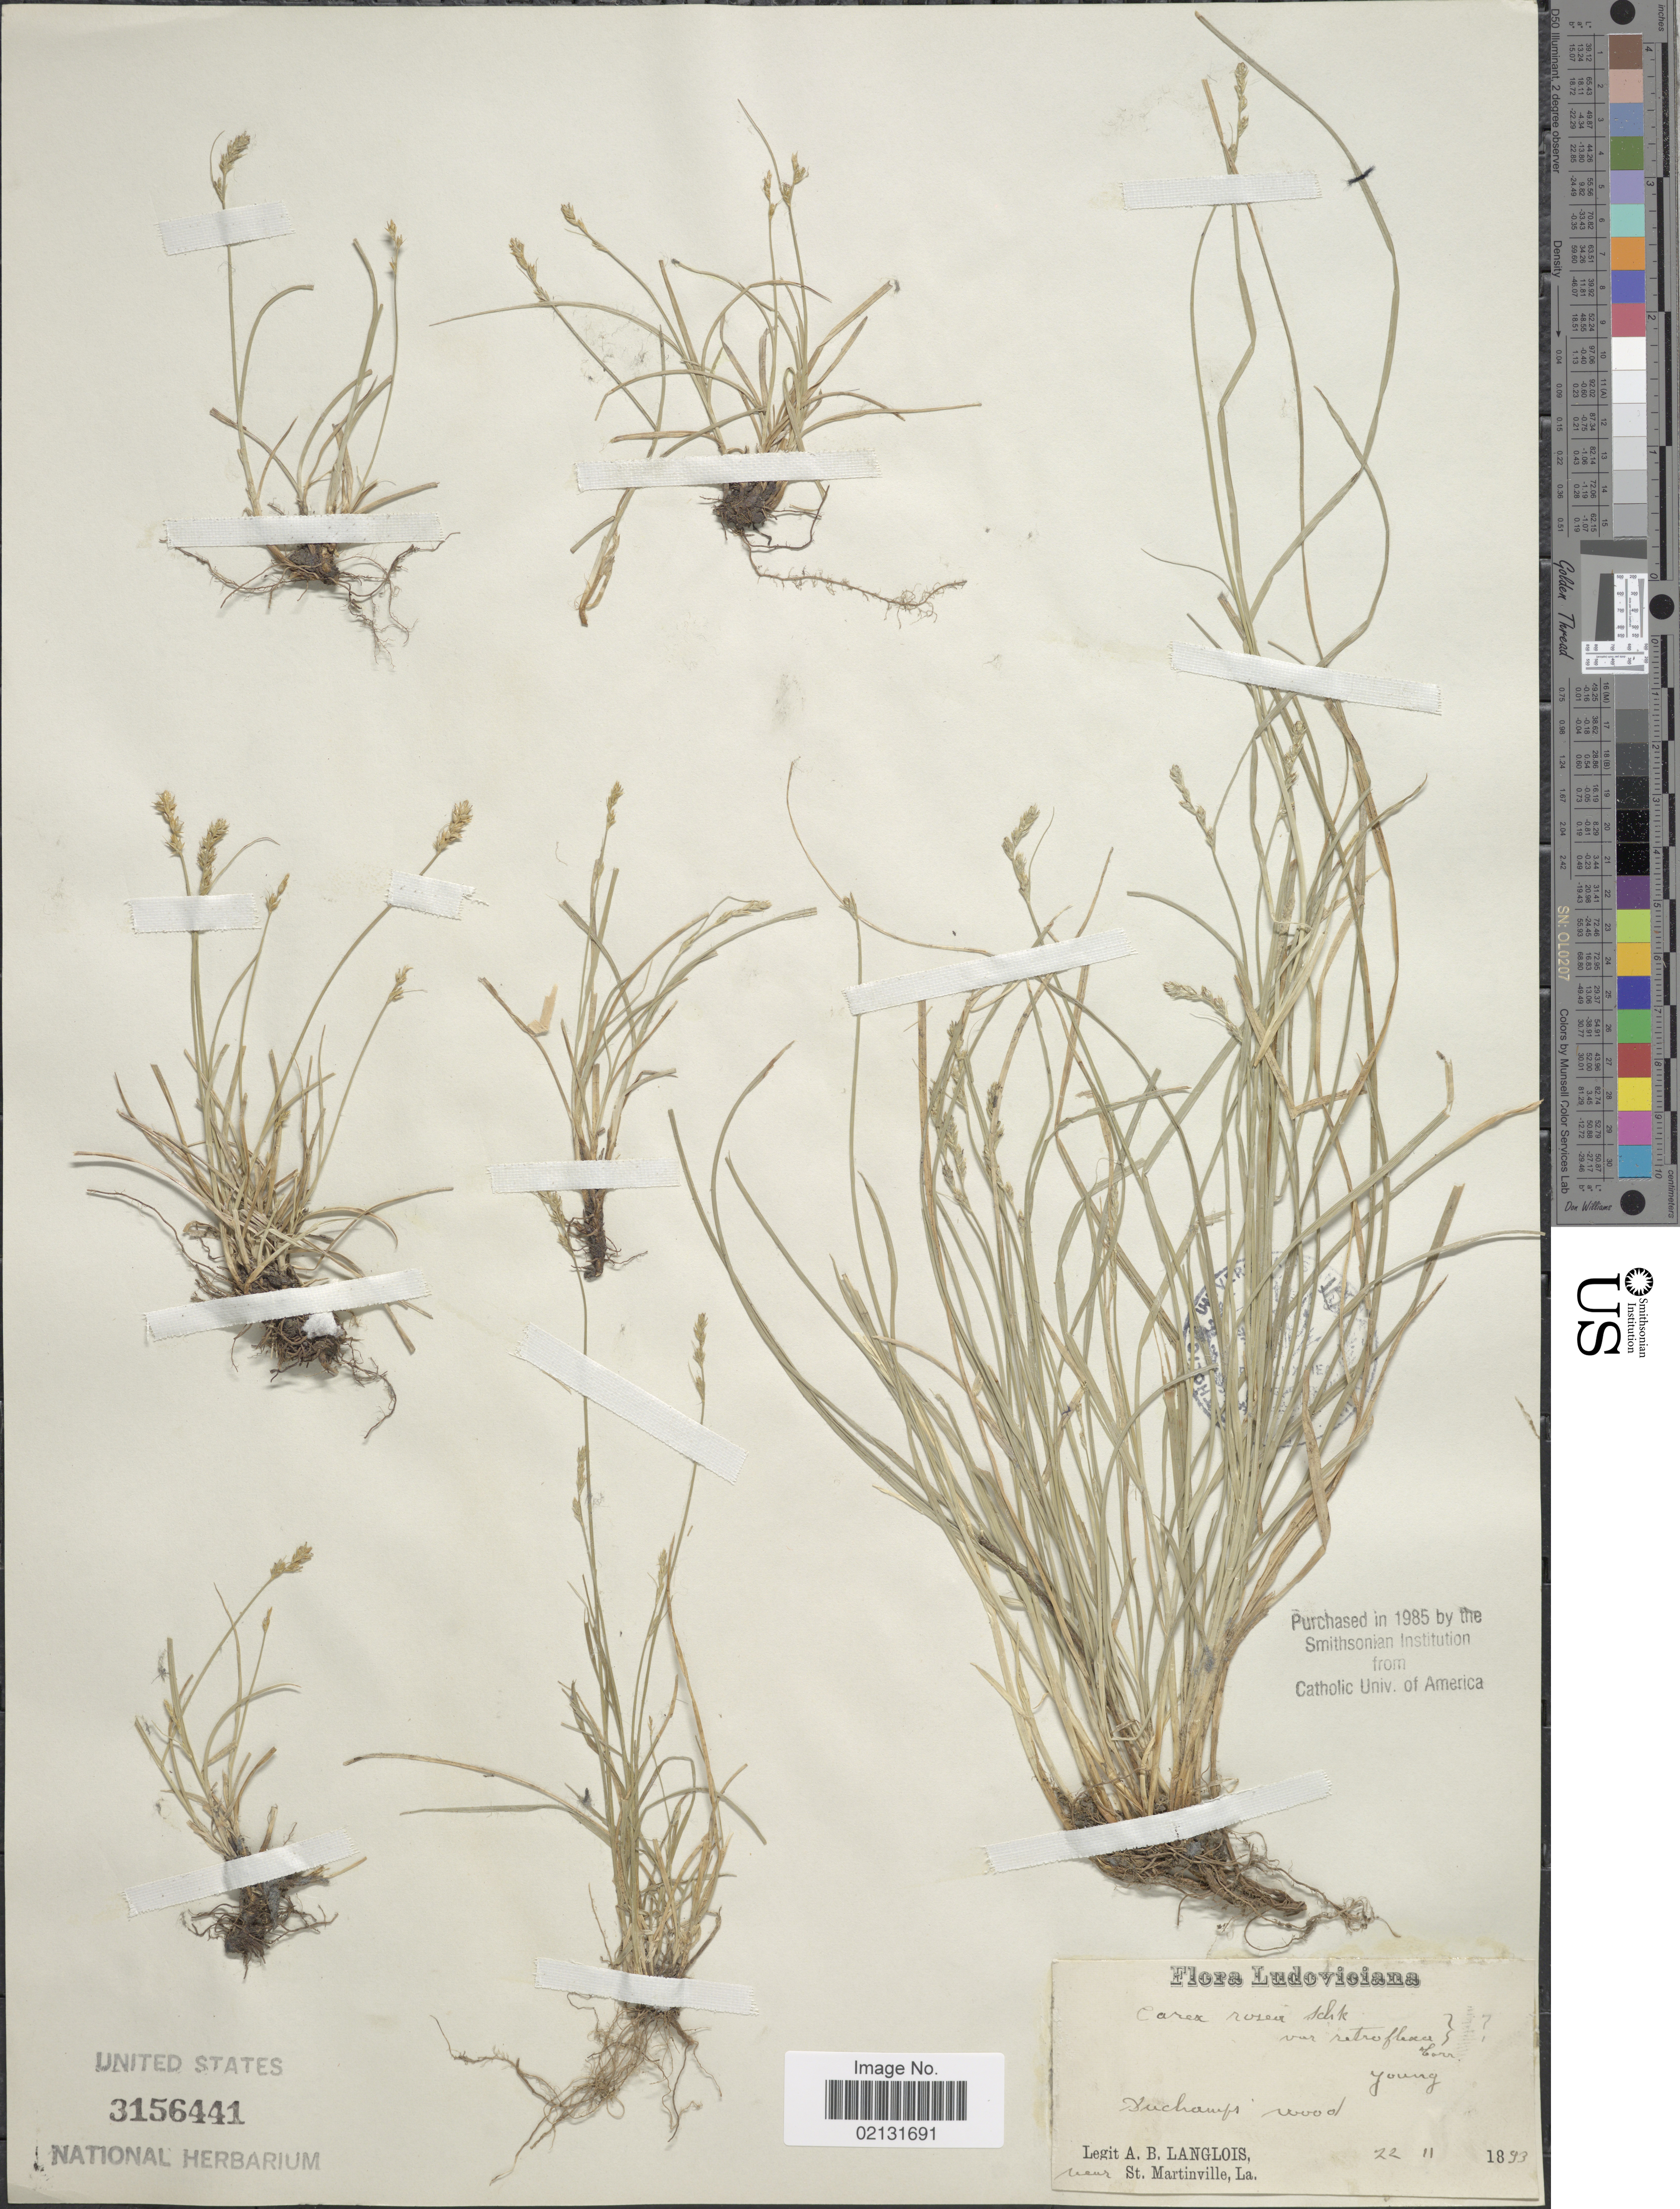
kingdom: Plantae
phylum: Tracheophyta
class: Liliopsida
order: Poales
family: Cyperaceae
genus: Carex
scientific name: Carex rosea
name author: Willd.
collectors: A. Langlois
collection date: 1893-02-22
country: United States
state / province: Louisiana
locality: Duchamps wood, near St. Martinville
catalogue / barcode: US 3156441